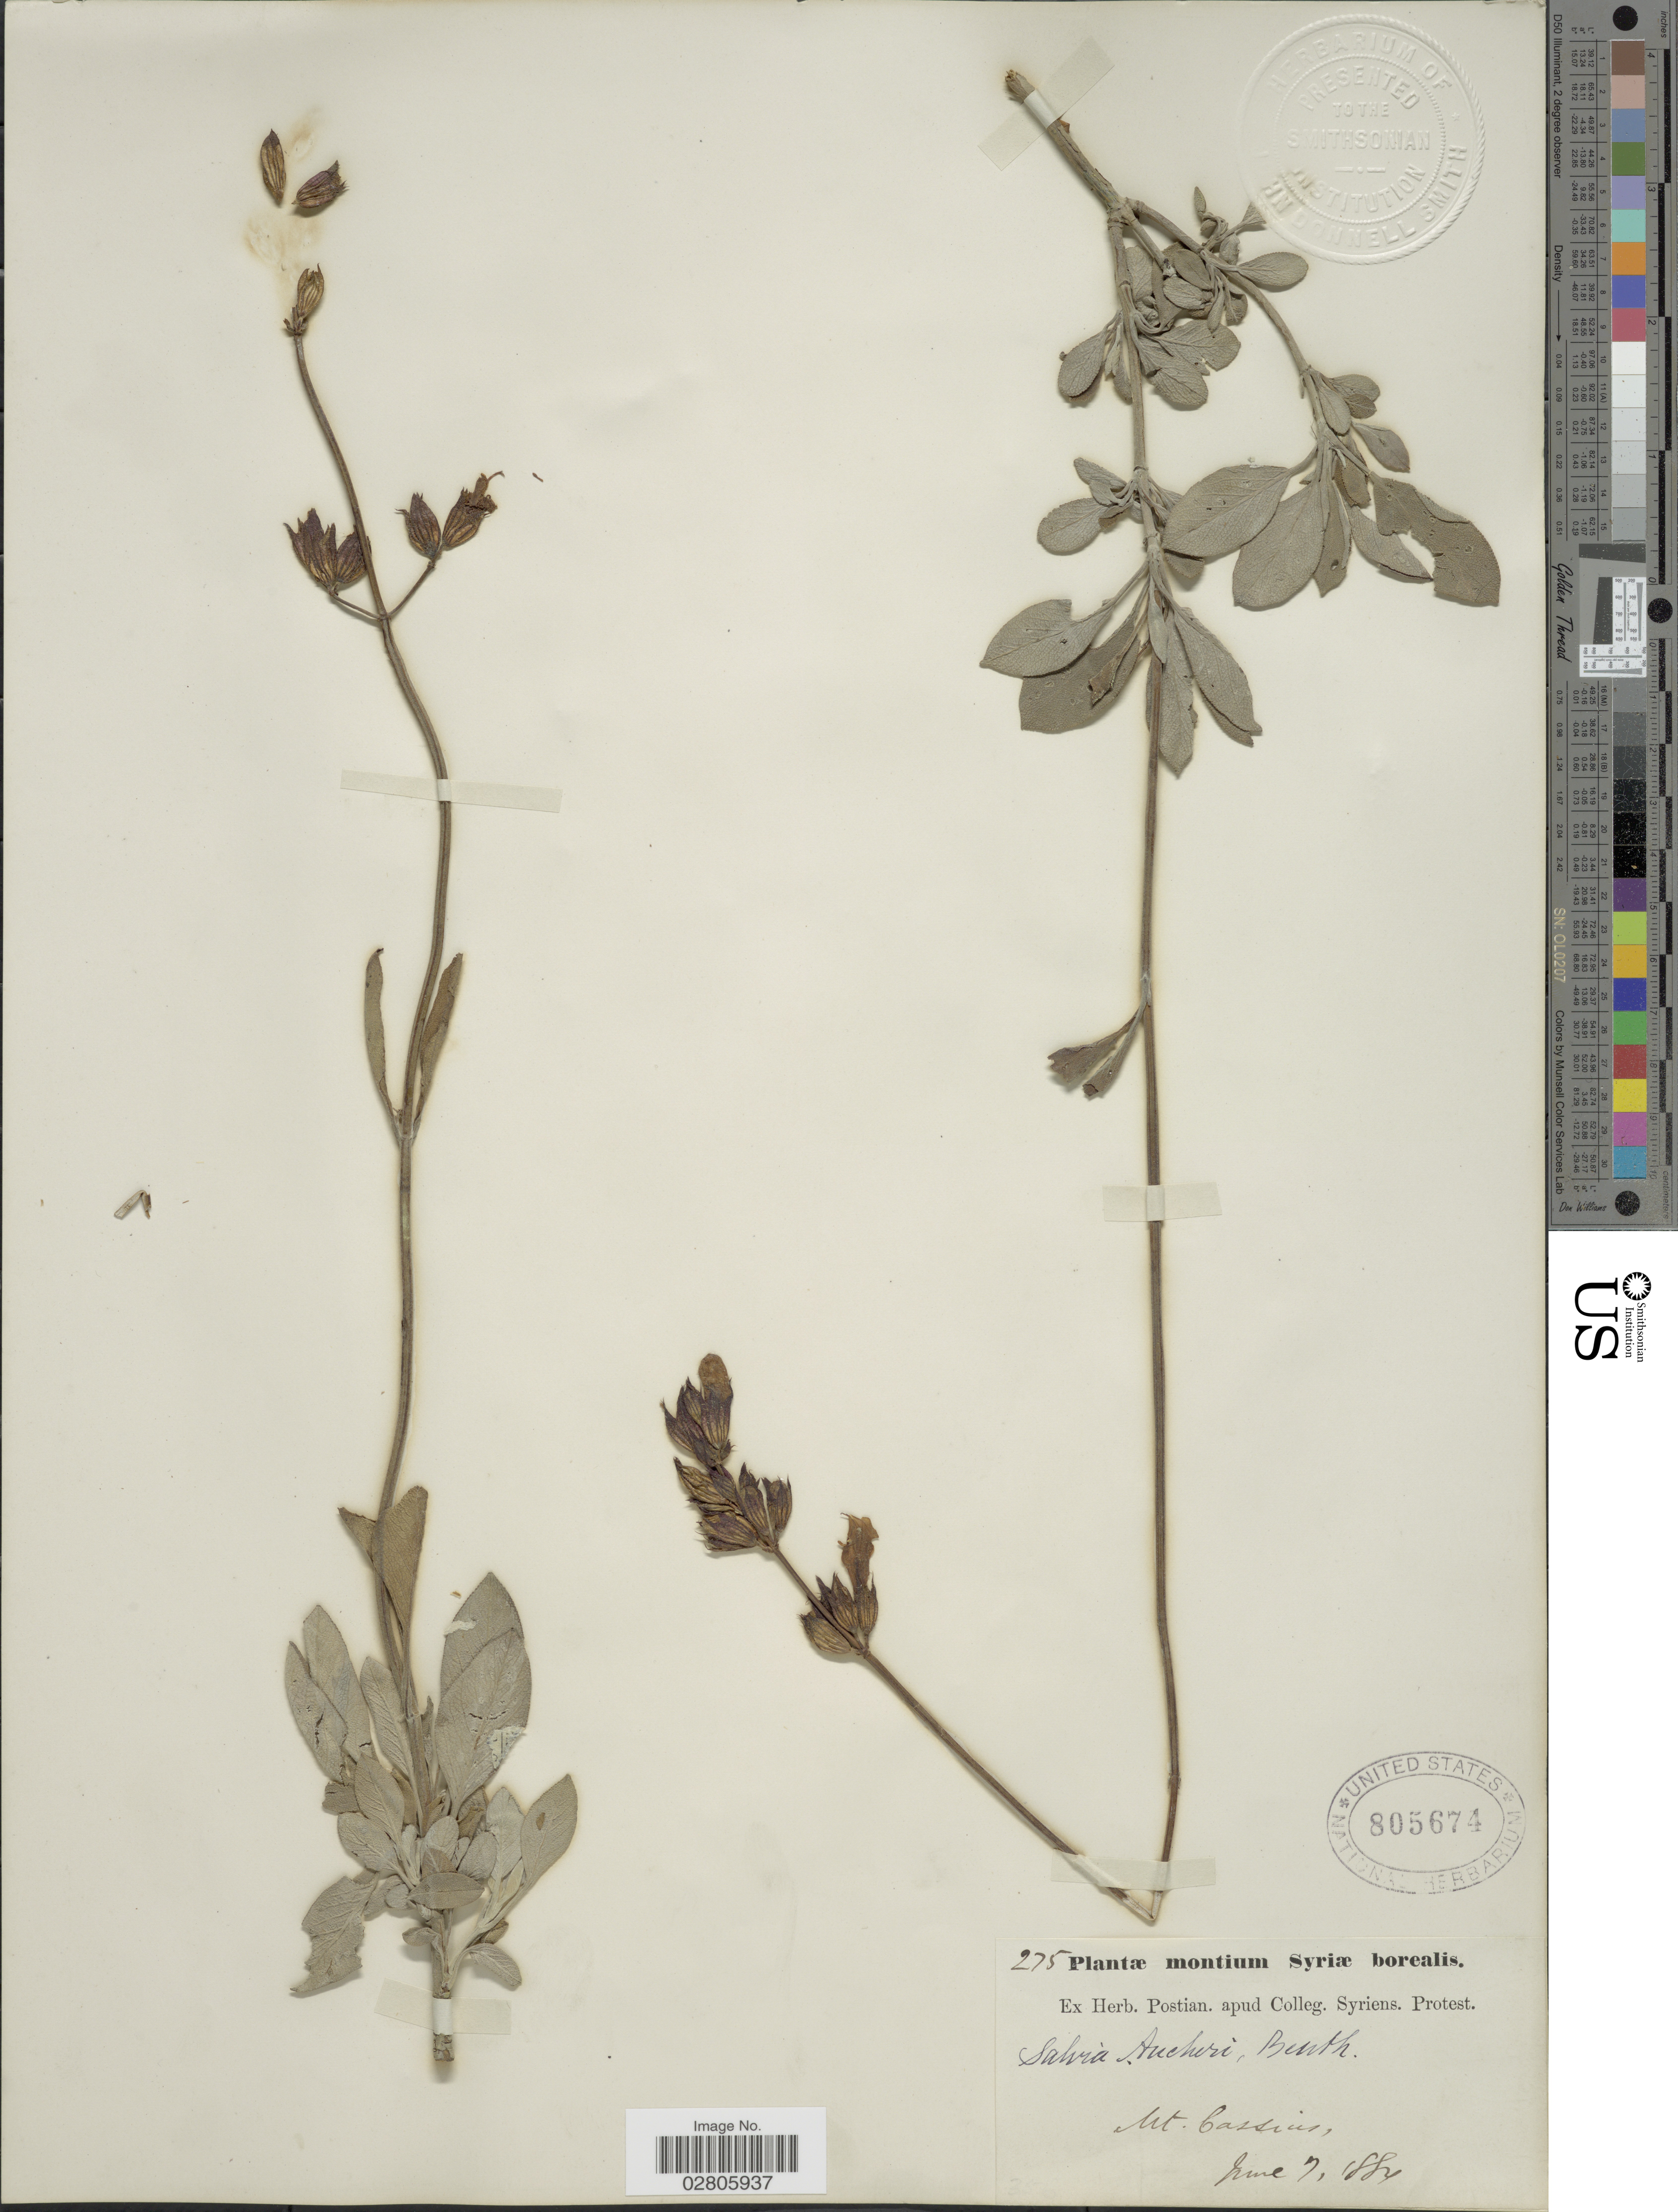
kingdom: Plantae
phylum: Tracheophyta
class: Magnoliopsida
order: Lamiales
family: Lamiaceae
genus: Salvia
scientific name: Salvia aucheri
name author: Benth.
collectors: ex herb. Postian. apud Colleg. Syriens. Protest. USE "Fannie P. A. Shepard" (10308853) AS PRIMARY COLLECTOR INSTEAD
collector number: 275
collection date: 1884-06-07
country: Syria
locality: Montium Syriæ borealis. Mt. Cassius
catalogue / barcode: US 805674